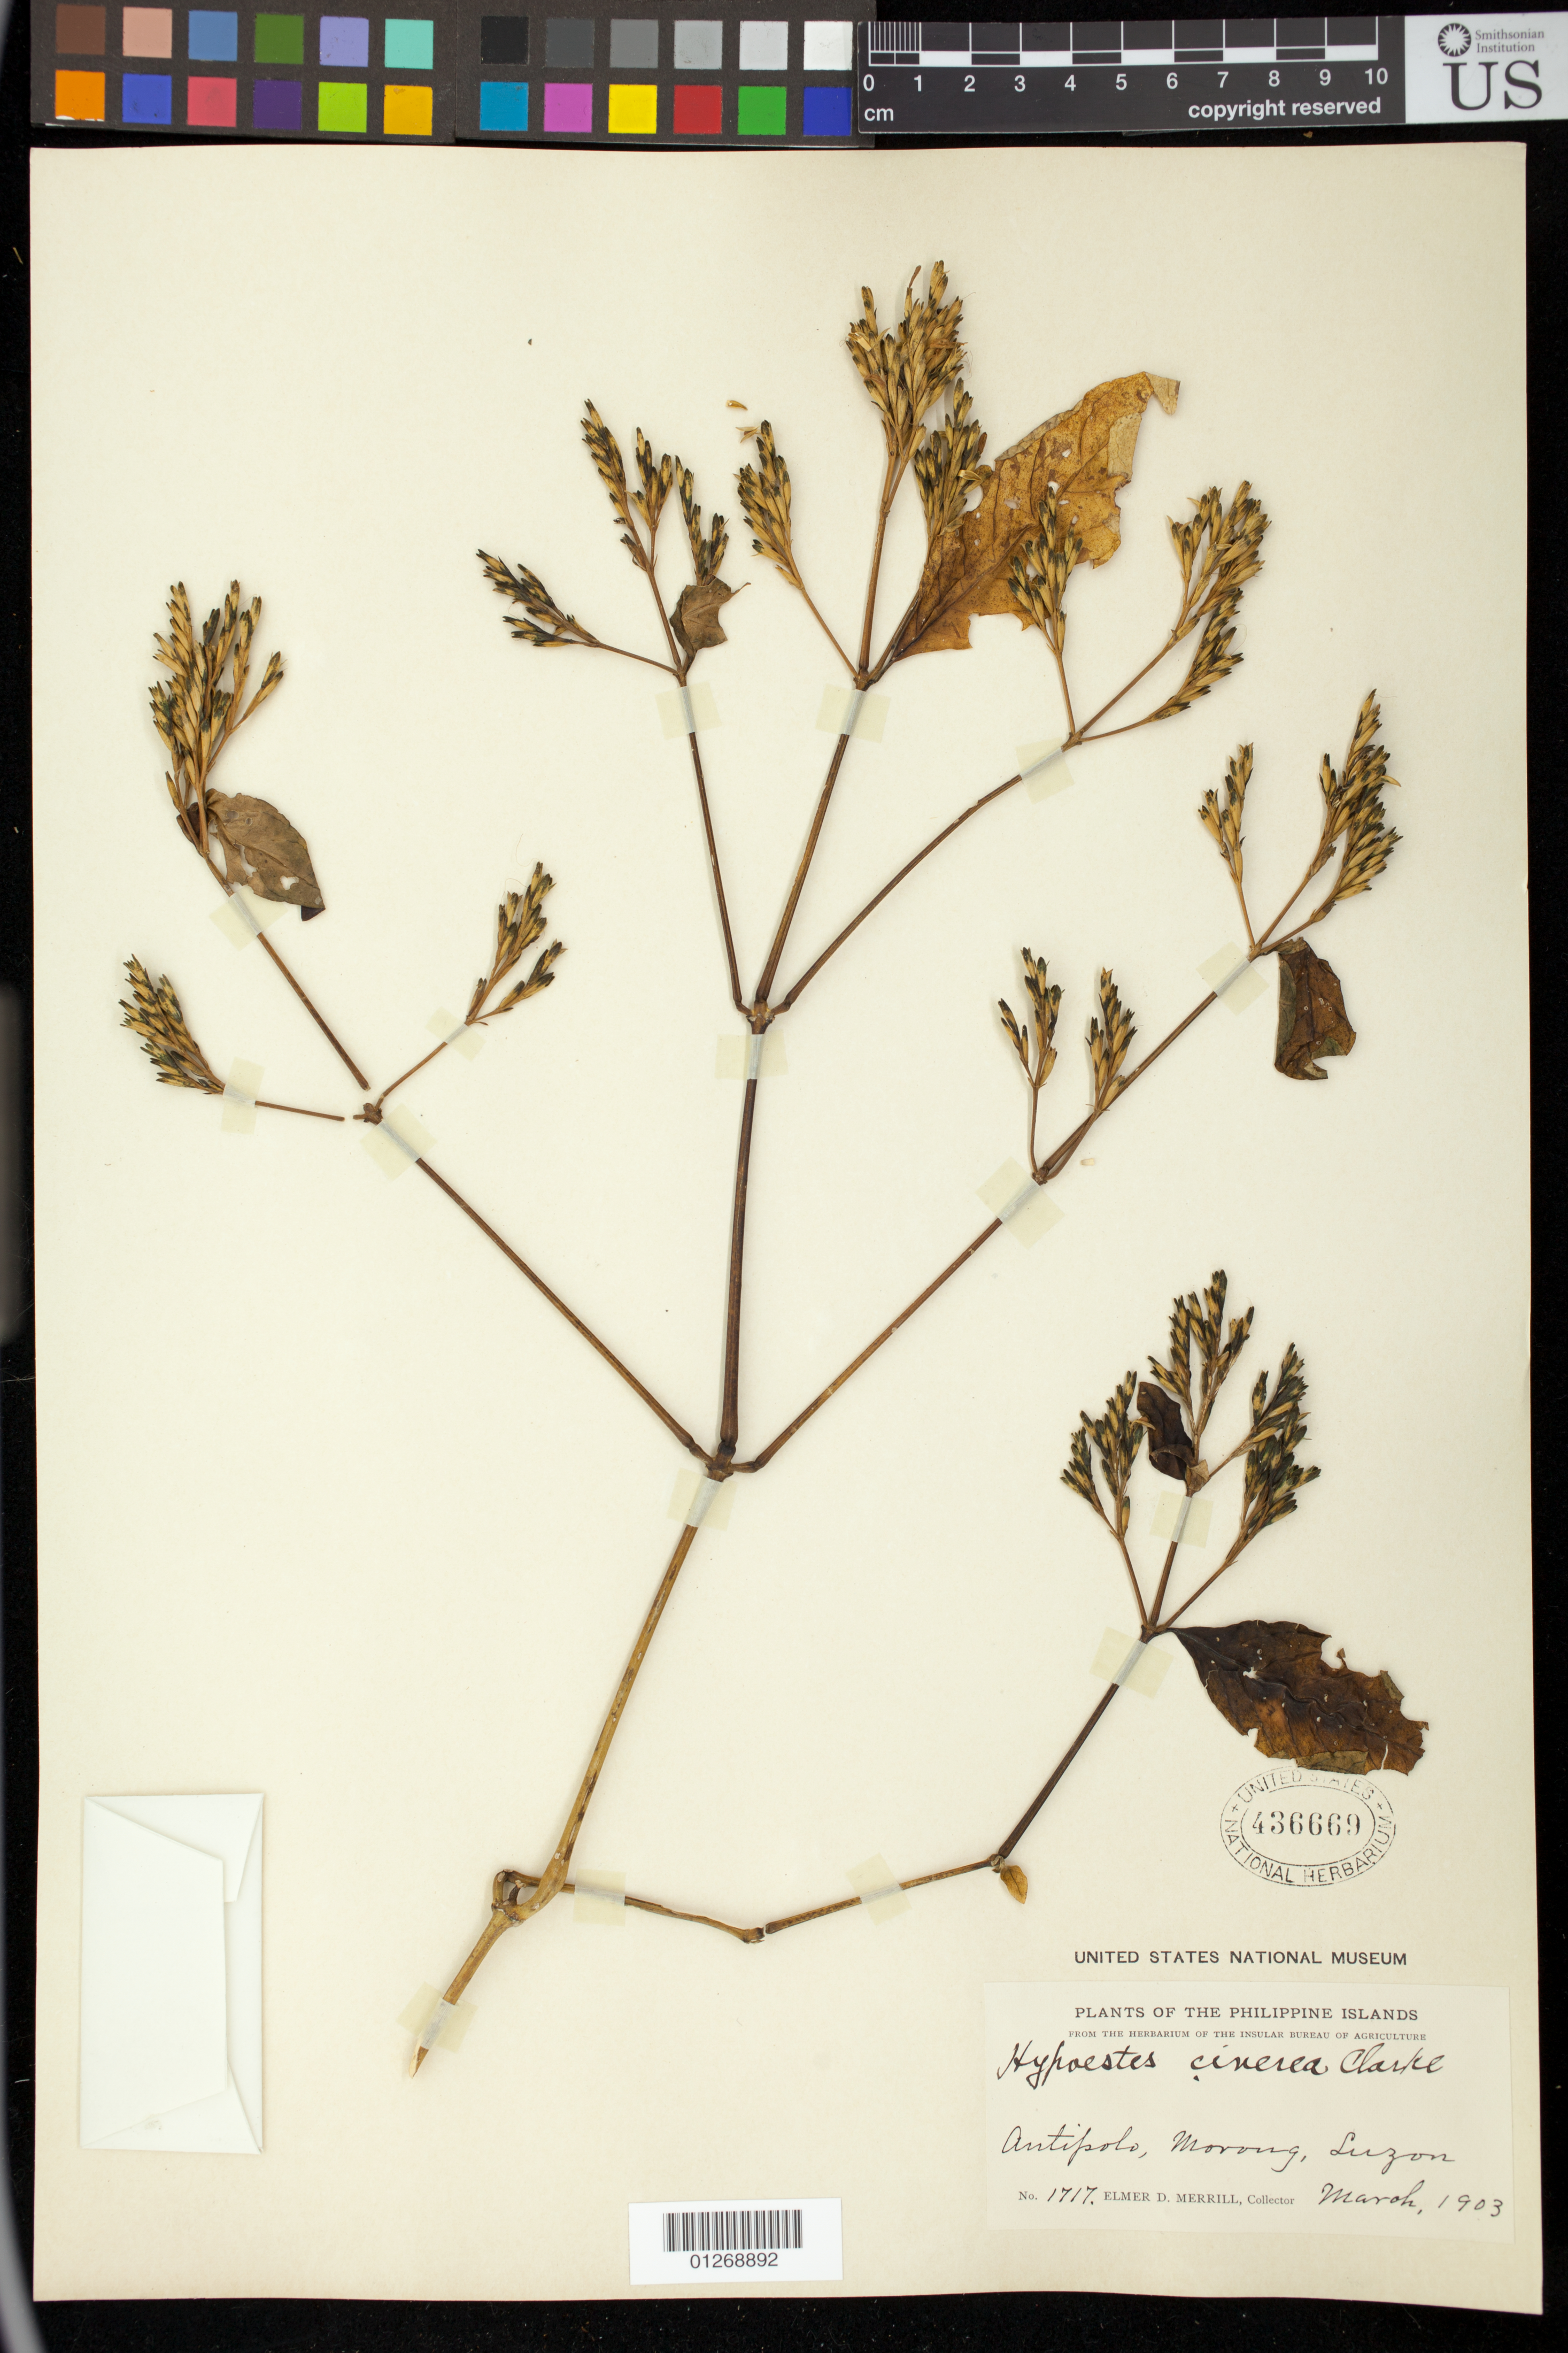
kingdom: Plantae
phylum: Tracheophyta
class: Magnoliopsida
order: Lamiales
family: Acanthaceae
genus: Hypoestes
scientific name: Hypoestes cinerea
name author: C.B. Clarke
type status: Isosyntype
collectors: E. D. Merrill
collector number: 1717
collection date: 1903-03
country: Philippines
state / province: Calabarzon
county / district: Rizal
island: Luzon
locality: Antipolo. Morong, Luzon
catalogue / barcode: US 436669